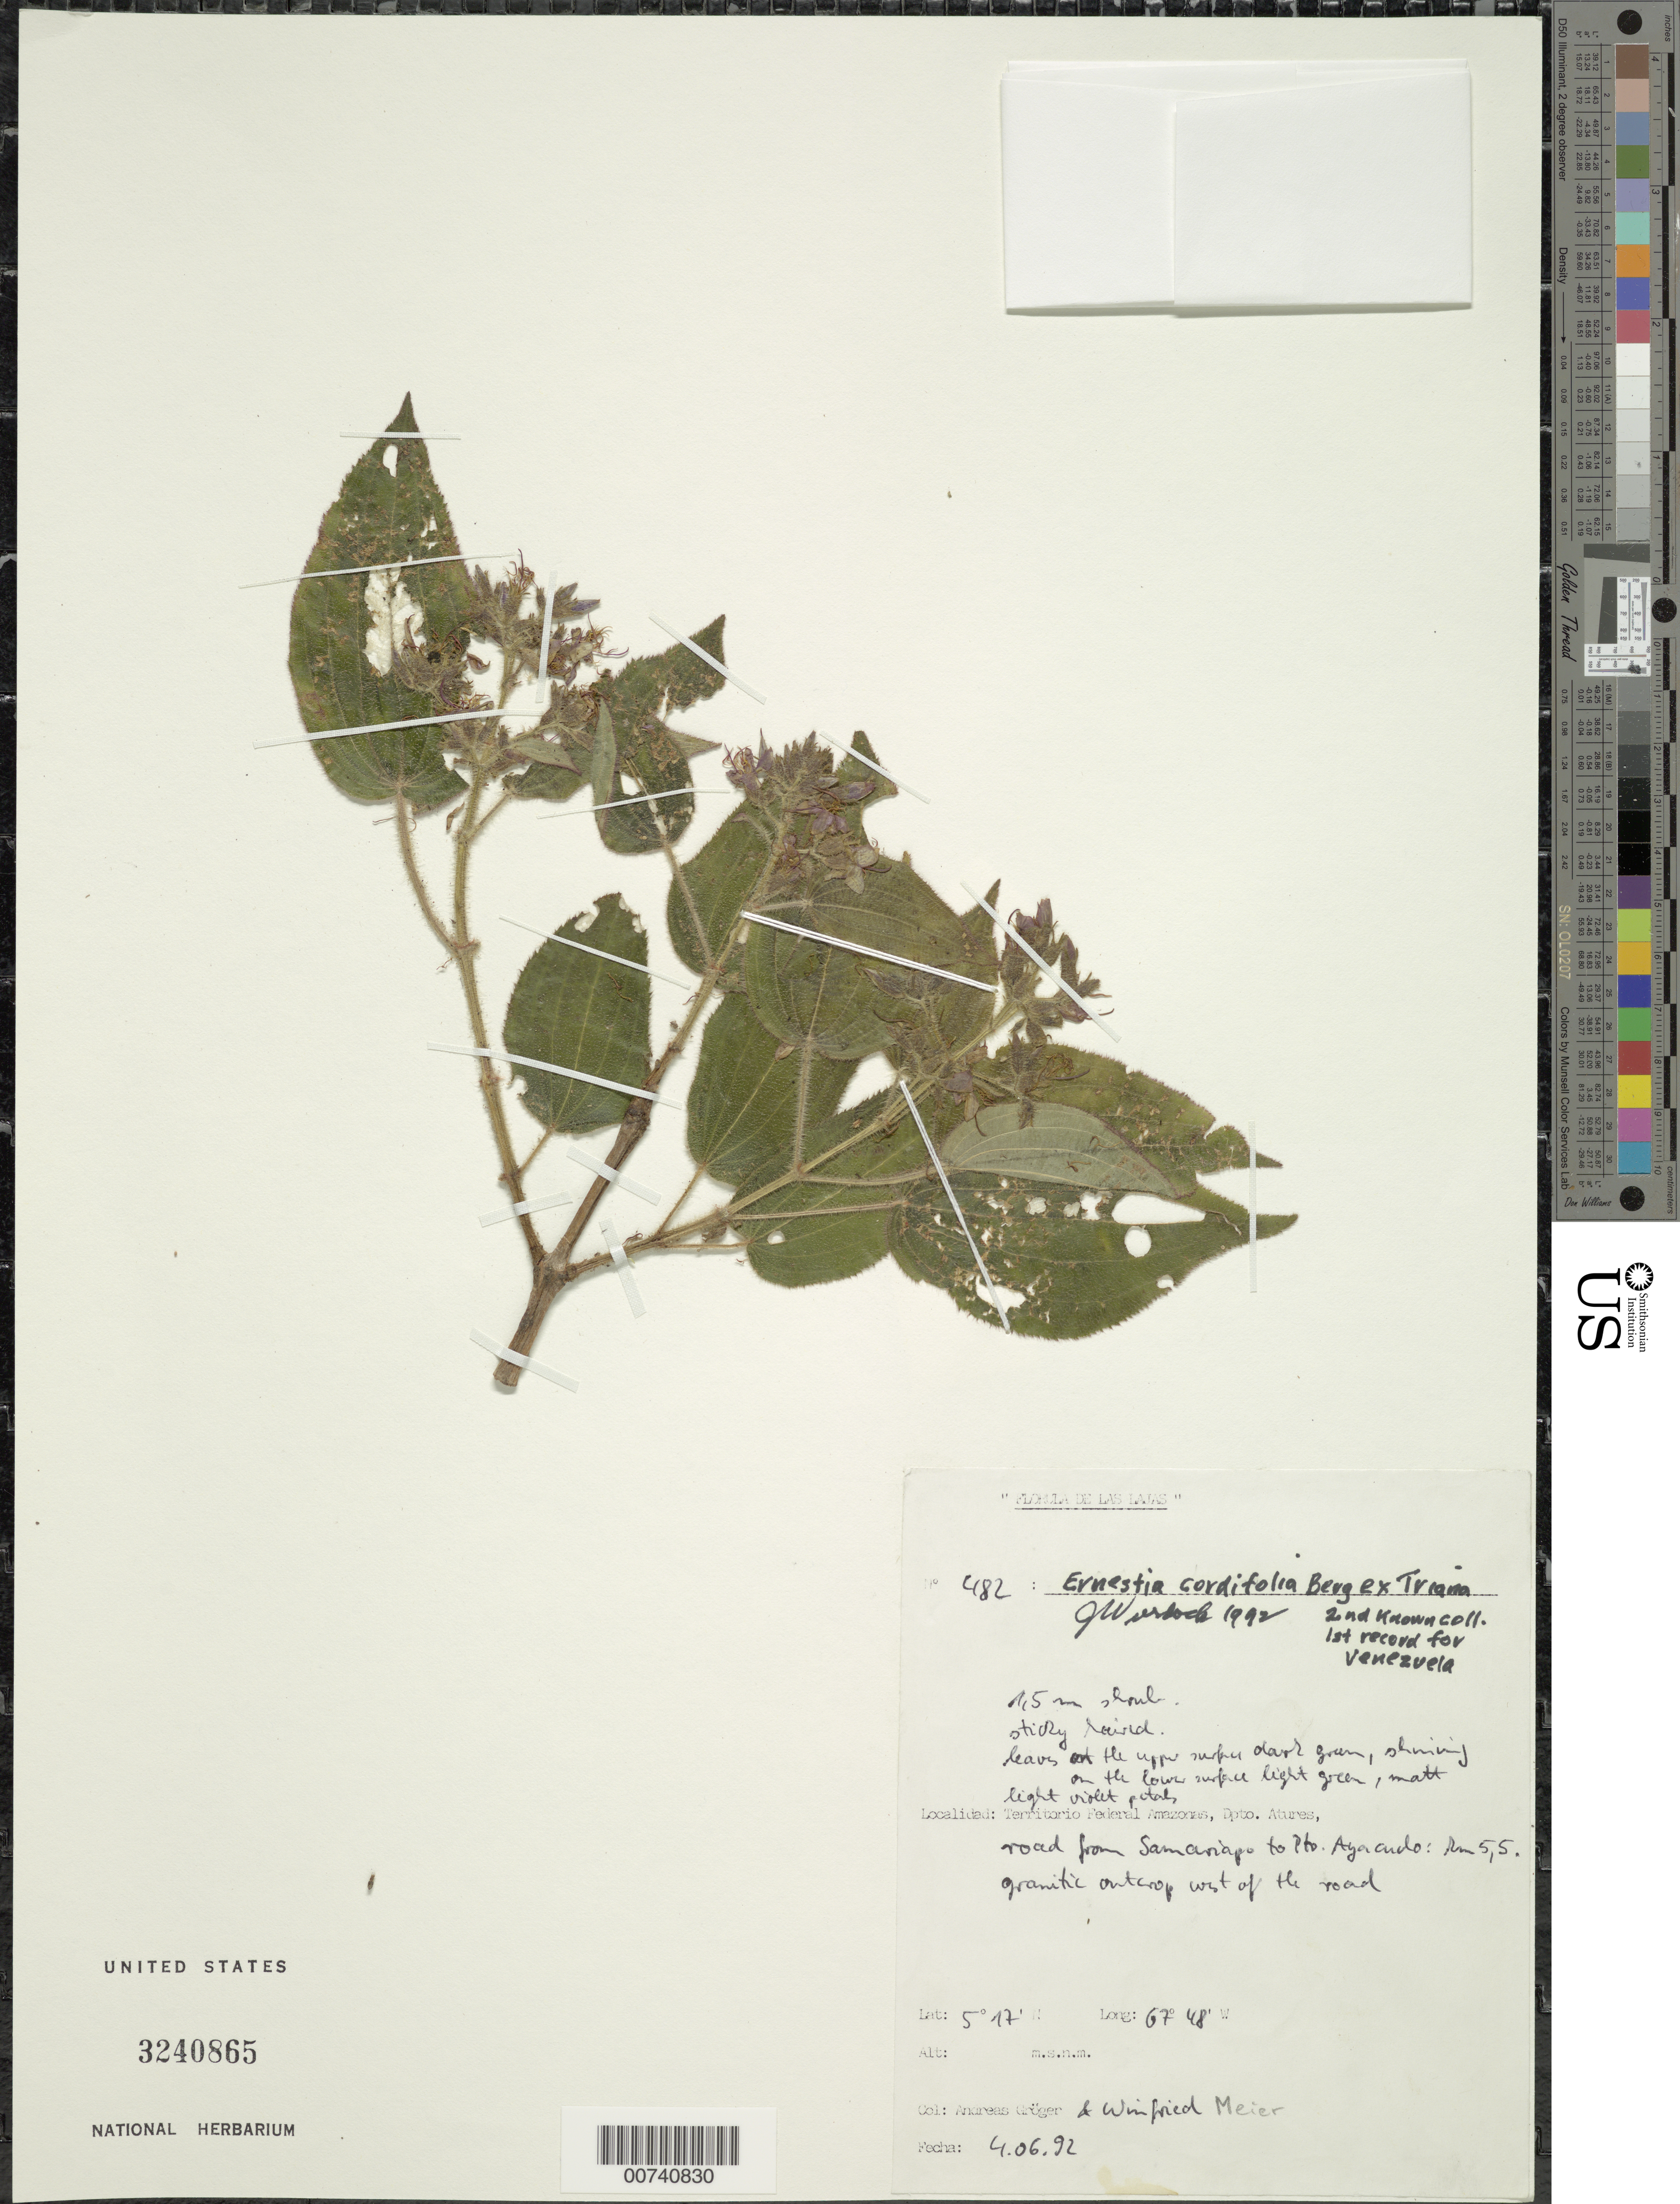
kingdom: Plantae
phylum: Tracheophyta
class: Magnoliopsida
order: Myrtales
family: Melastomataceae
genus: Pseudoernestia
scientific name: Pseudoernestia cordifolia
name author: (O. Berg ex Triana) Krasser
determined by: Nunes da Silva, Diego, (RB), Jardim Botanico do Rio de Janeiro - Herbario (BRAZIL)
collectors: A. Gröger & W. Meier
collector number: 482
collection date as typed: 4-Jun-92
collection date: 1992-06-04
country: Venezuela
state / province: Amazonas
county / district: Atures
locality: Samariapo to Puerto Ayacucho road, km 5.5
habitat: Granitic outcrop along road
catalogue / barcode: US 3240865